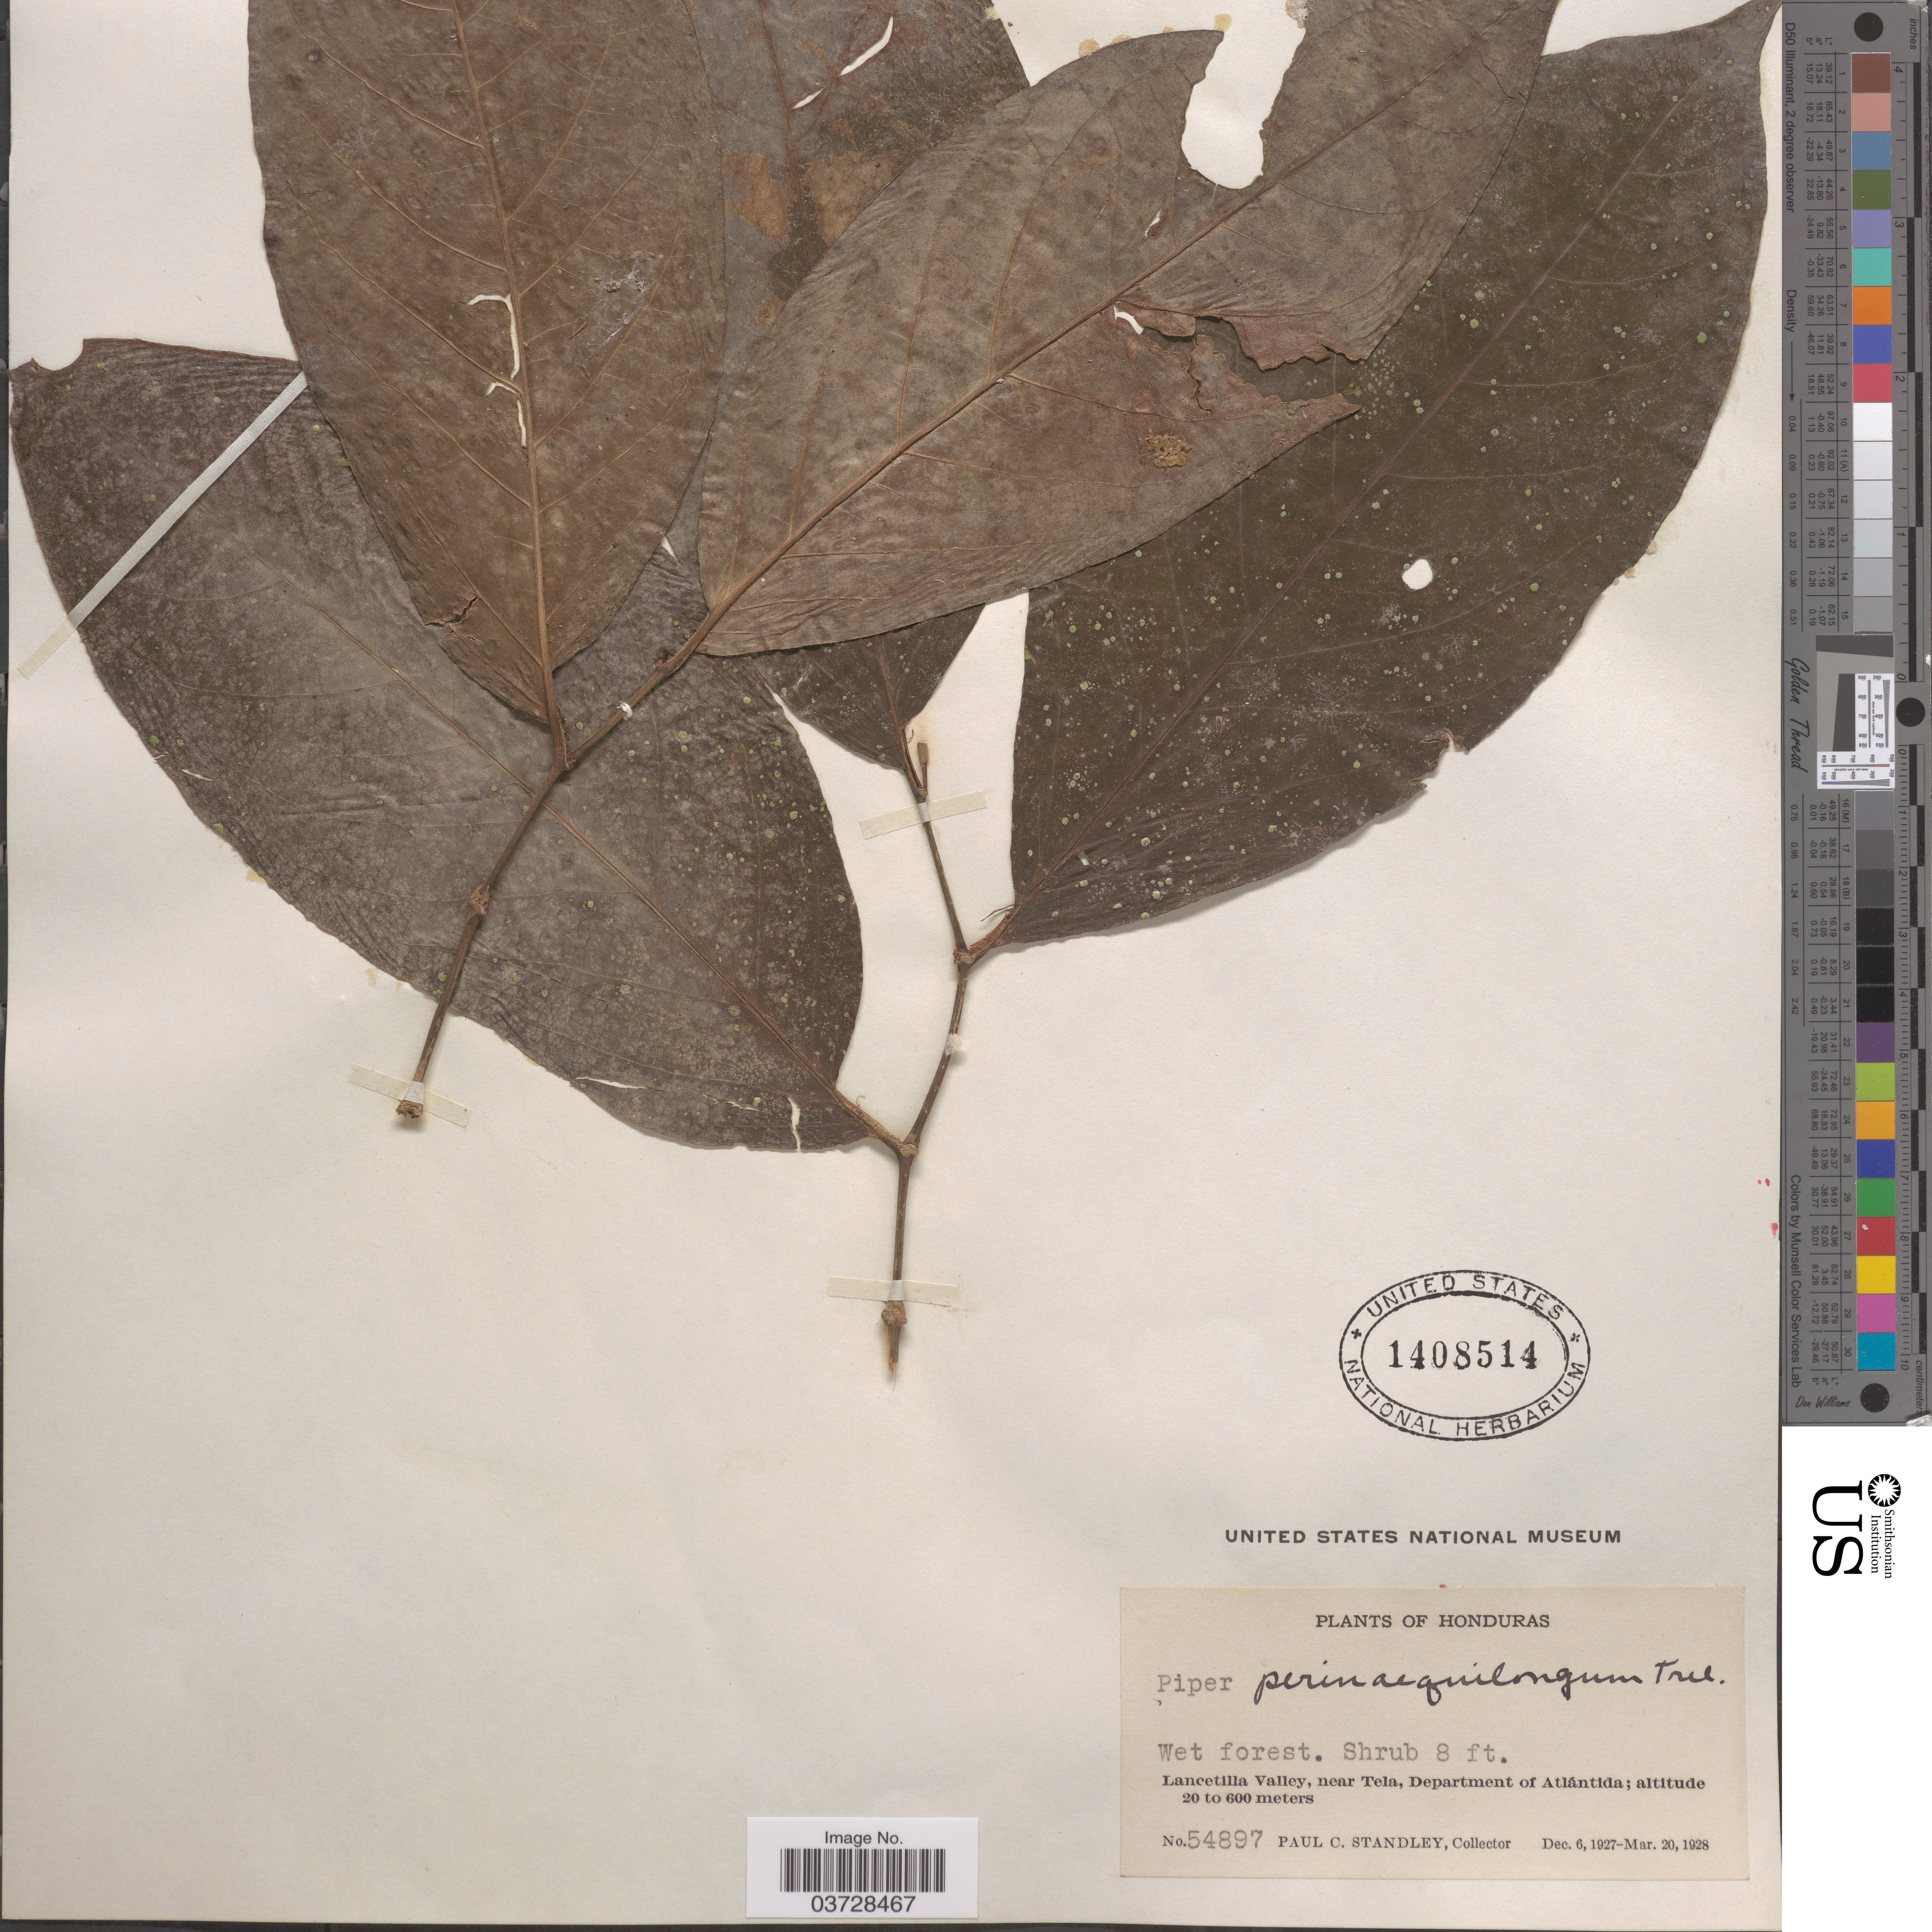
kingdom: Plantae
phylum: Tracheophyta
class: Magnoliopsida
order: Piperales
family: Piperaceae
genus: Piper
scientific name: Piper perinaequilongum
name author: Trel.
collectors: P. C. Standley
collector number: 54897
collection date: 1827-12-06/1928-03-20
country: Honduras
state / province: Atlantida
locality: Lancetilla Valley, near Tela, Department of Atlántida.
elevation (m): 20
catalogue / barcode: US 1408514